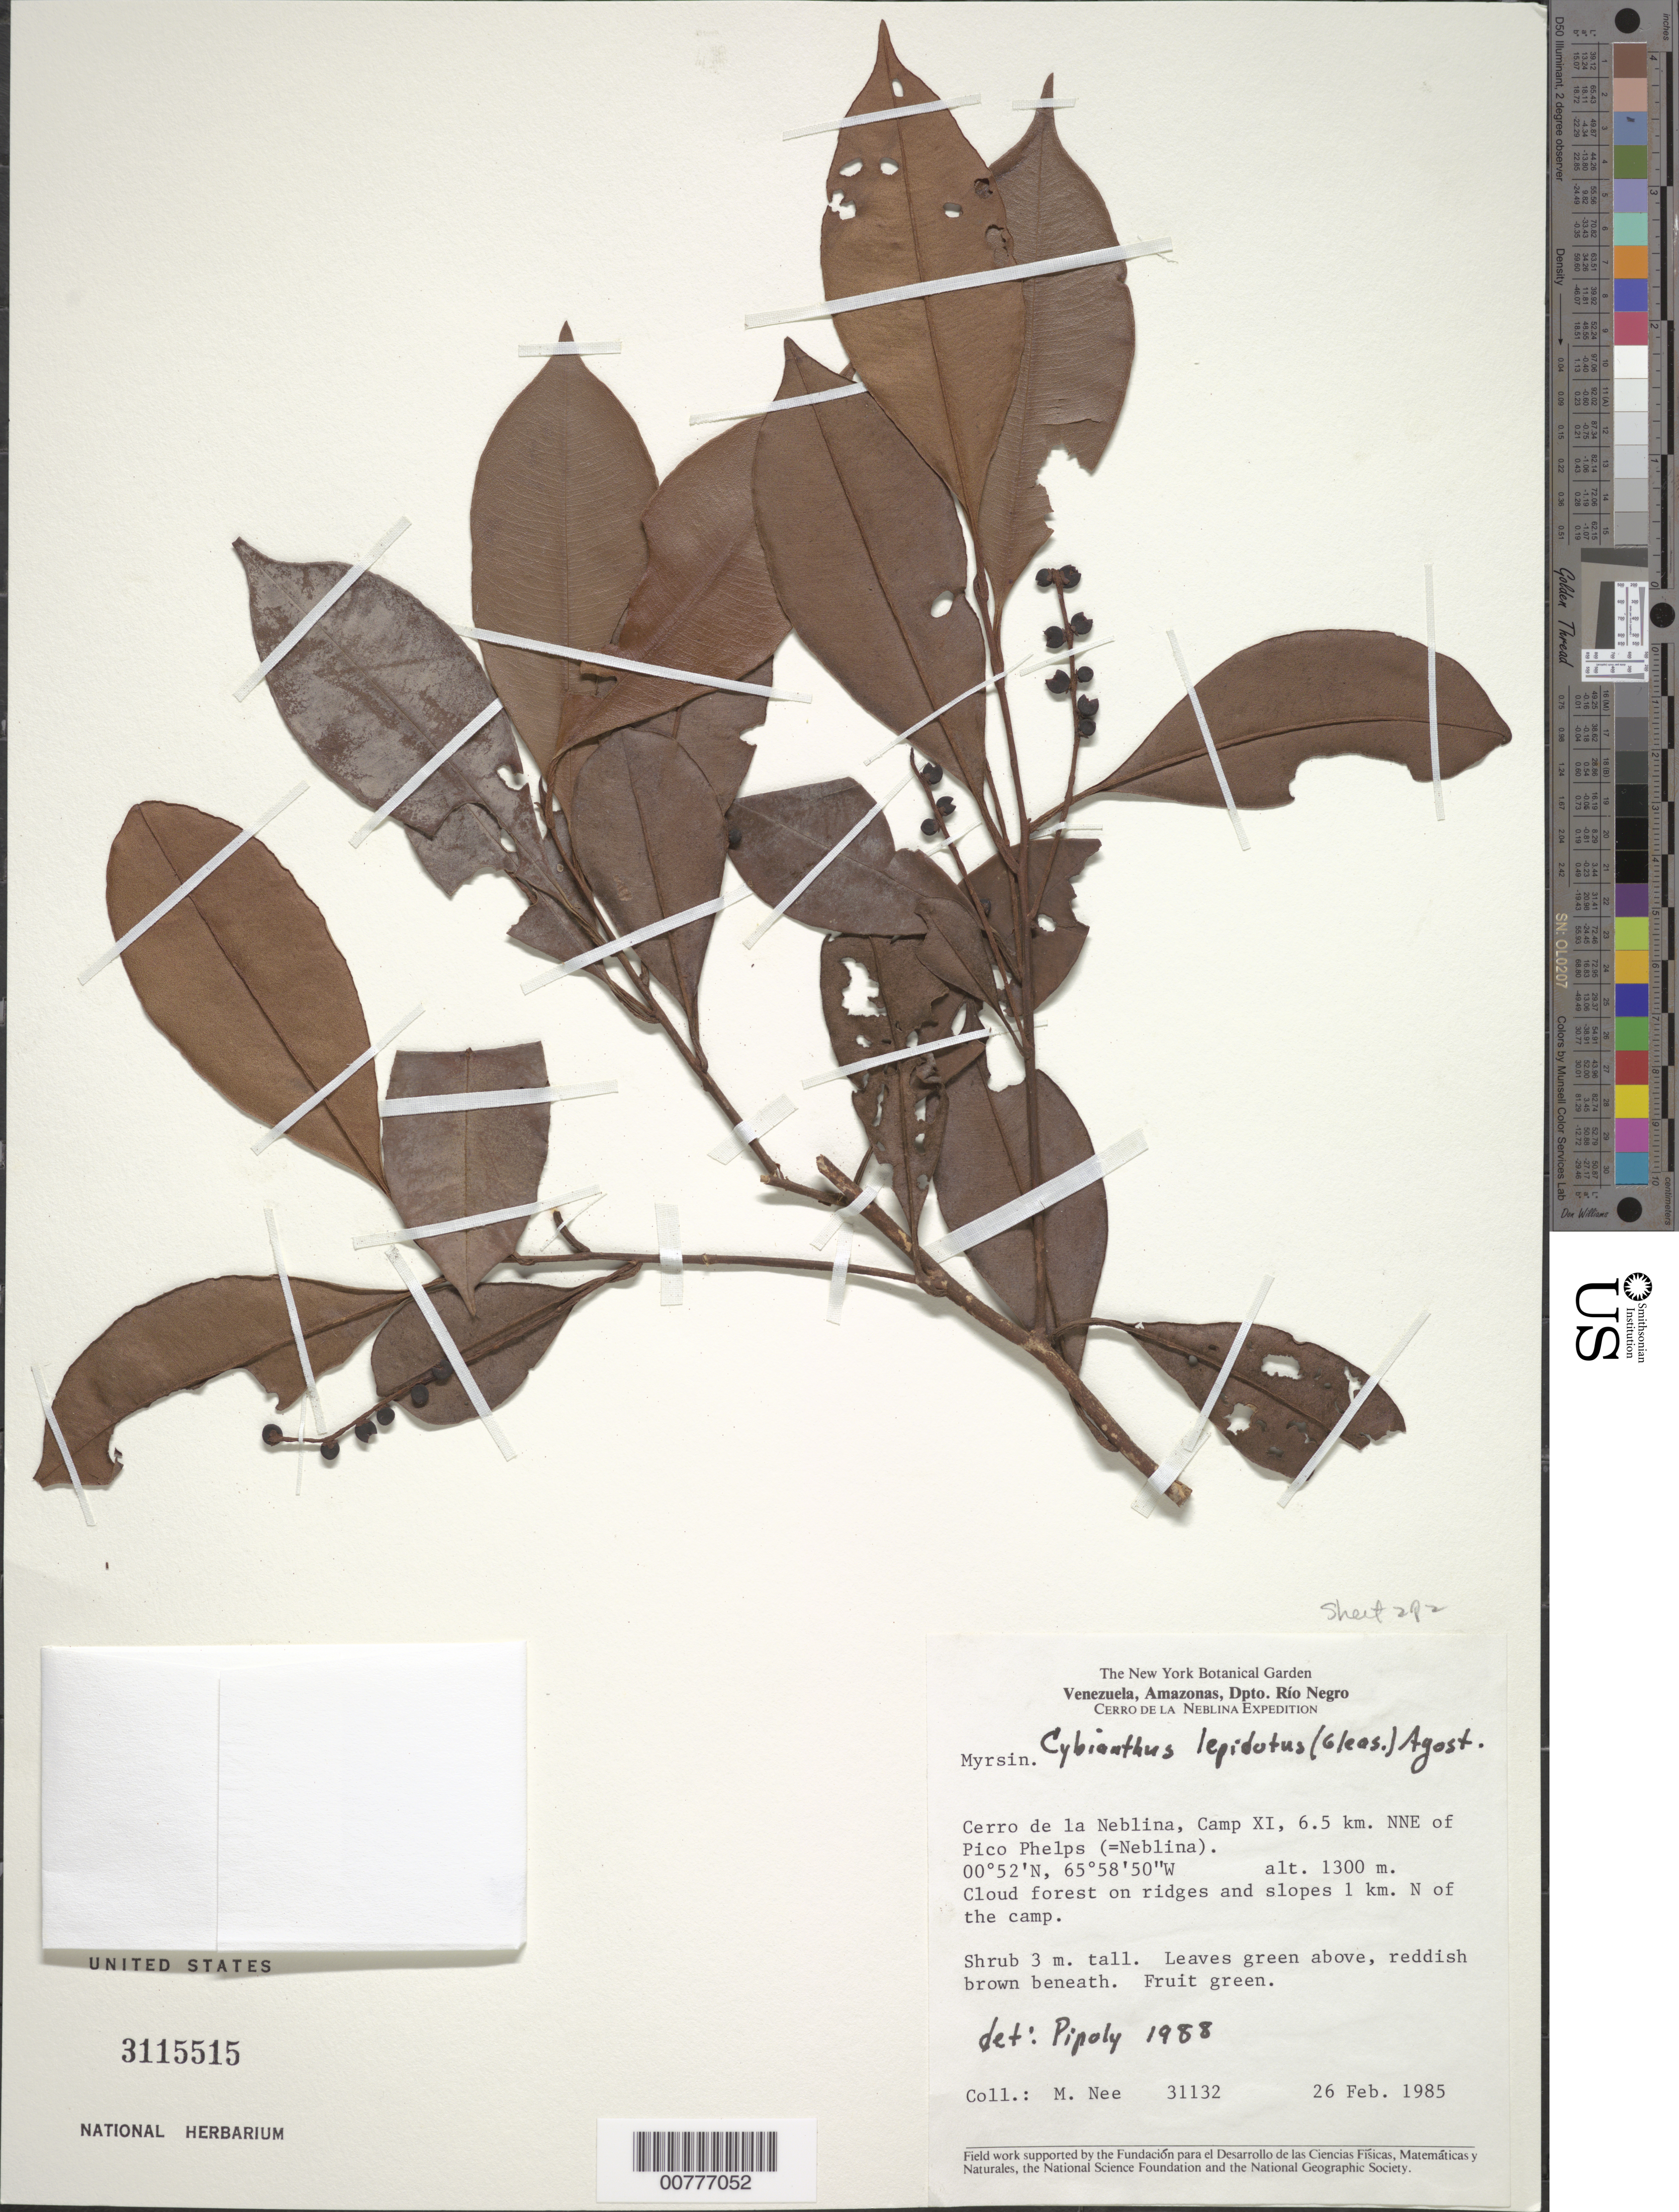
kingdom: Plantae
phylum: Tracheophyta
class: Magnoliopsida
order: Ericales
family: Primulaceae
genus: Cybianthus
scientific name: Cybianthus lepidotus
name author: (Gleason) G. Agostini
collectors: M. Nee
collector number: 31132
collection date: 1985-02-26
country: Venezuela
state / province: Amazonas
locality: Dpto. Rio Negro, Cerro de La Neblina, Camp XI, 6.5 km. NNE of Pico Phelps (=Neblina). Cloud forest on ridges and slopes 1 km. N of the camp.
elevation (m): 1300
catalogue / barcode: US 3115515